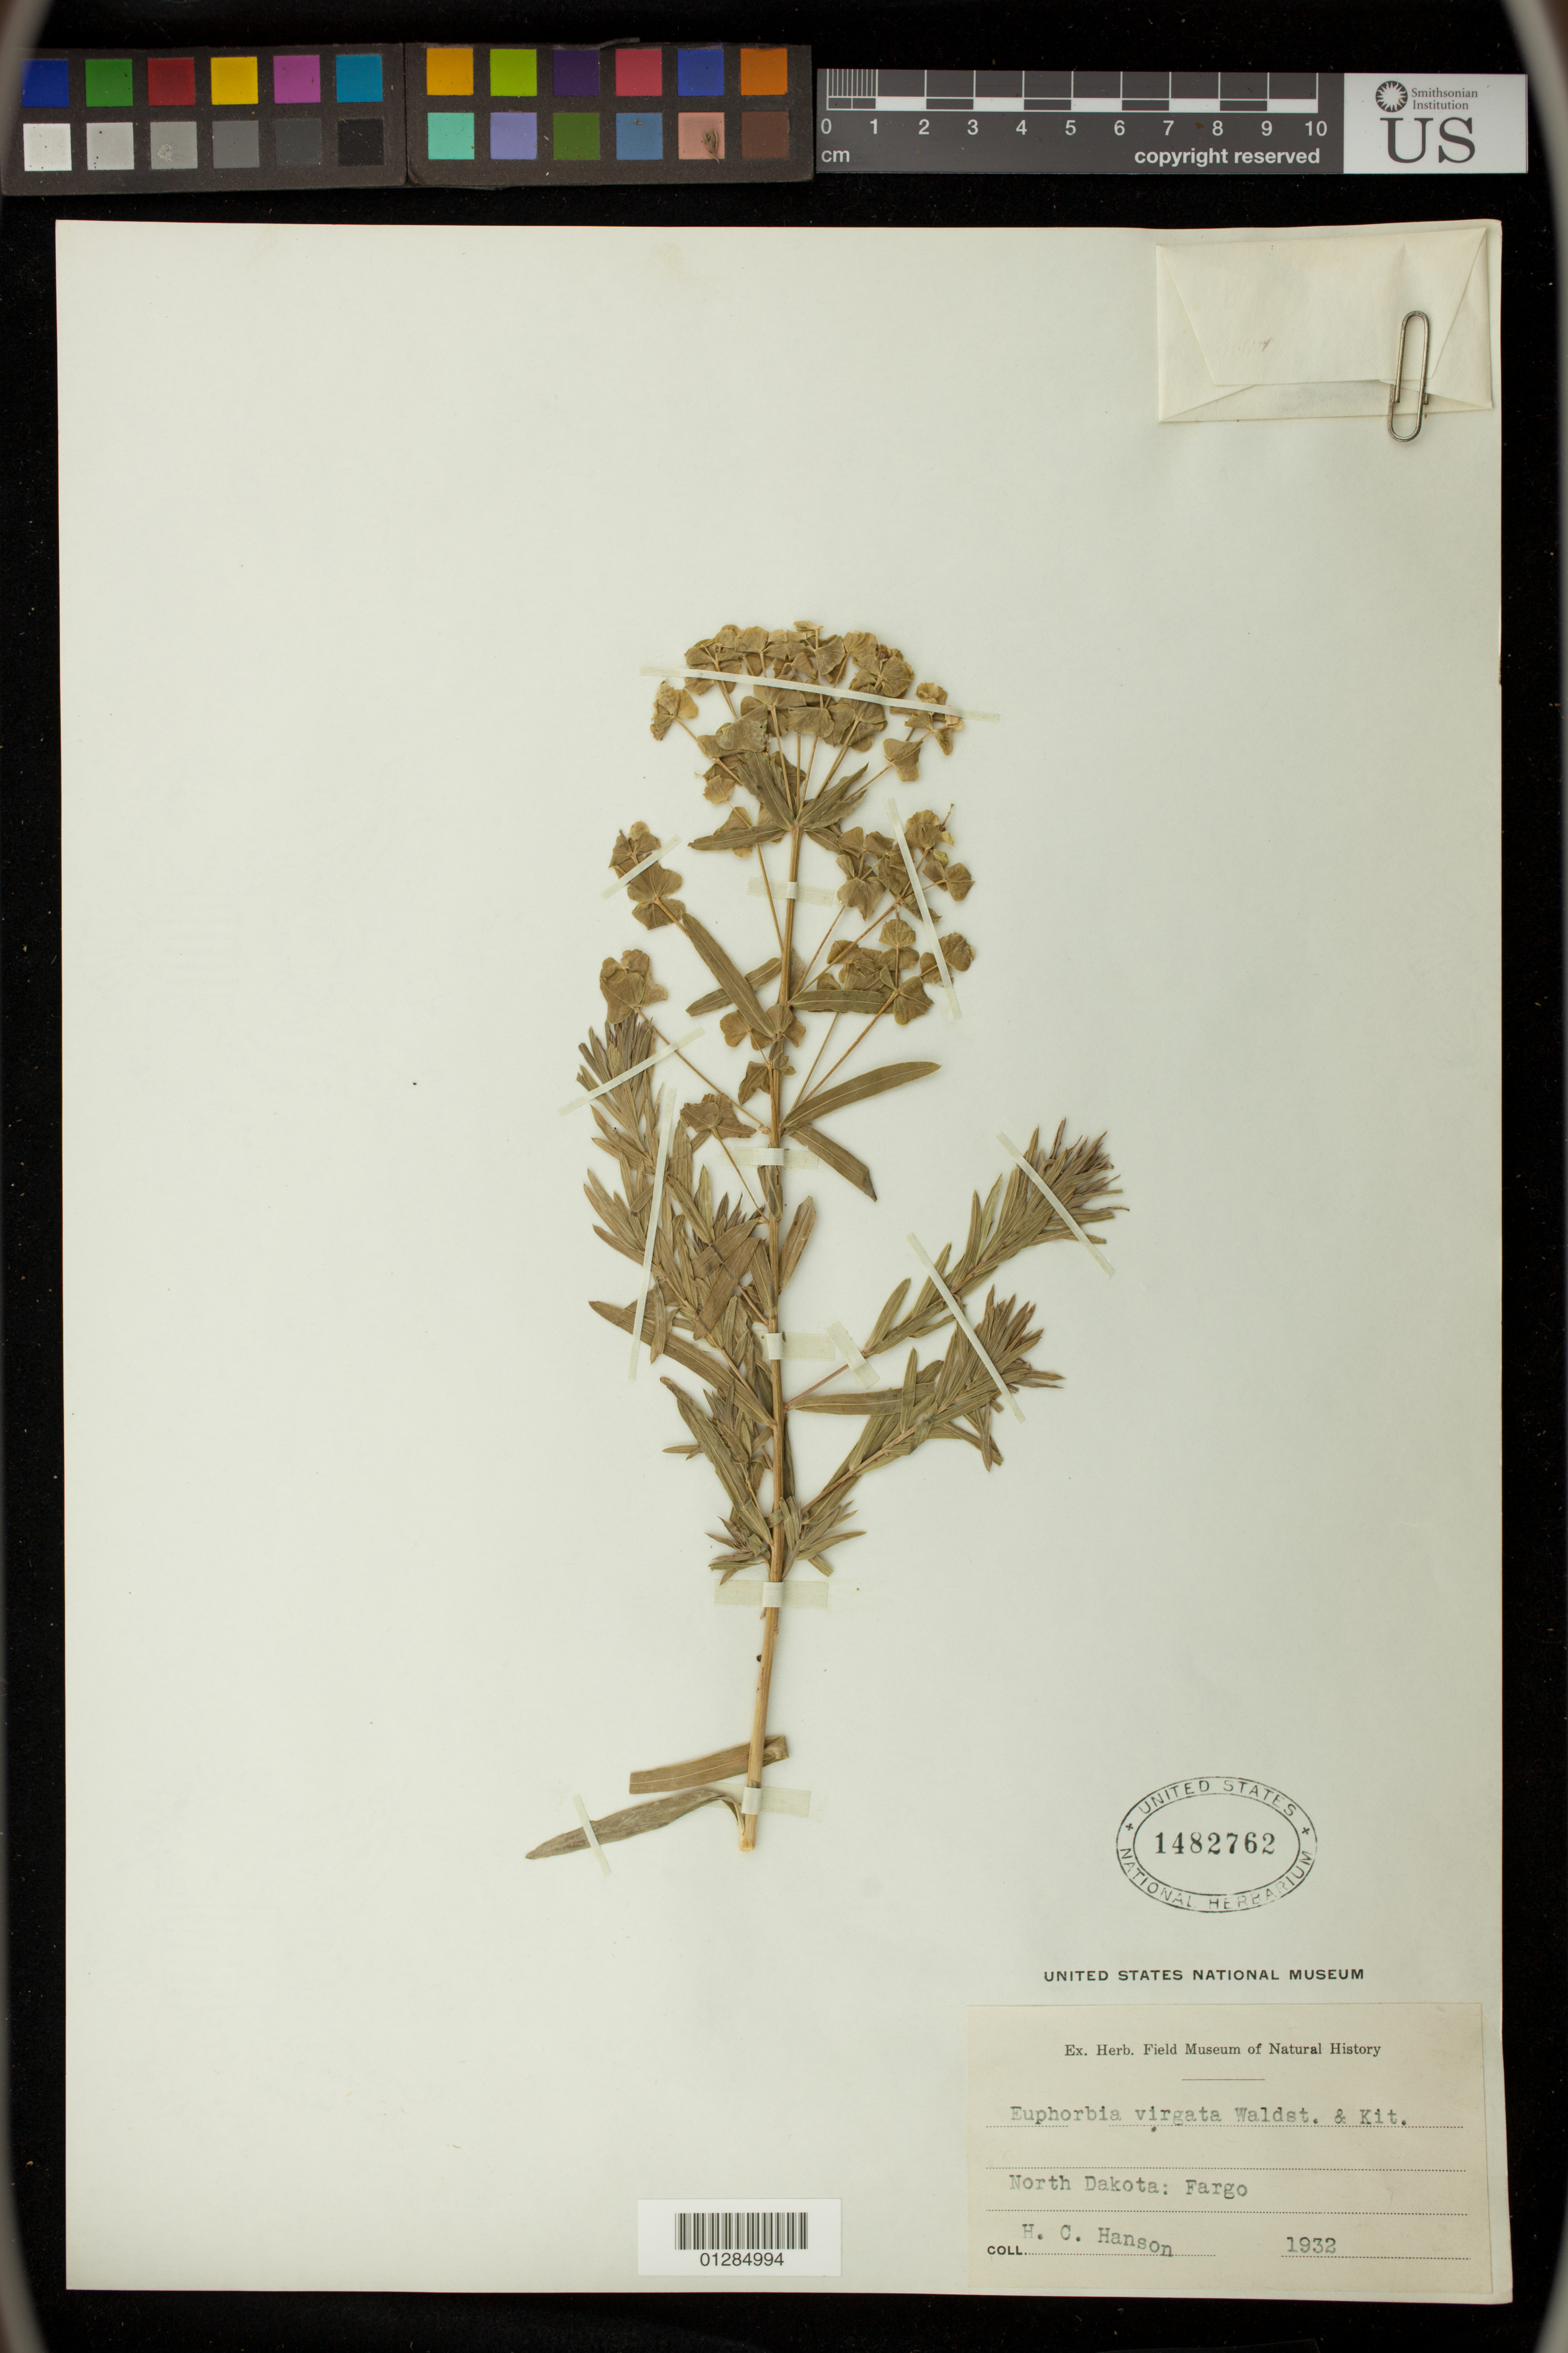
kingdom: Plantae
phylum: Tracheophyta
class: Magnoliopsida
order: Malpighiales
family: Euphorbiaceae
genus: Euphorbia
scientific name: Euphorbia esula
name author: L.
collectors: H. Hanson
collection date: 1932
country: United States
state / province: North Dakota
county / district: Cass County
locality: Fargo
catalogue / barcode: US 1482762